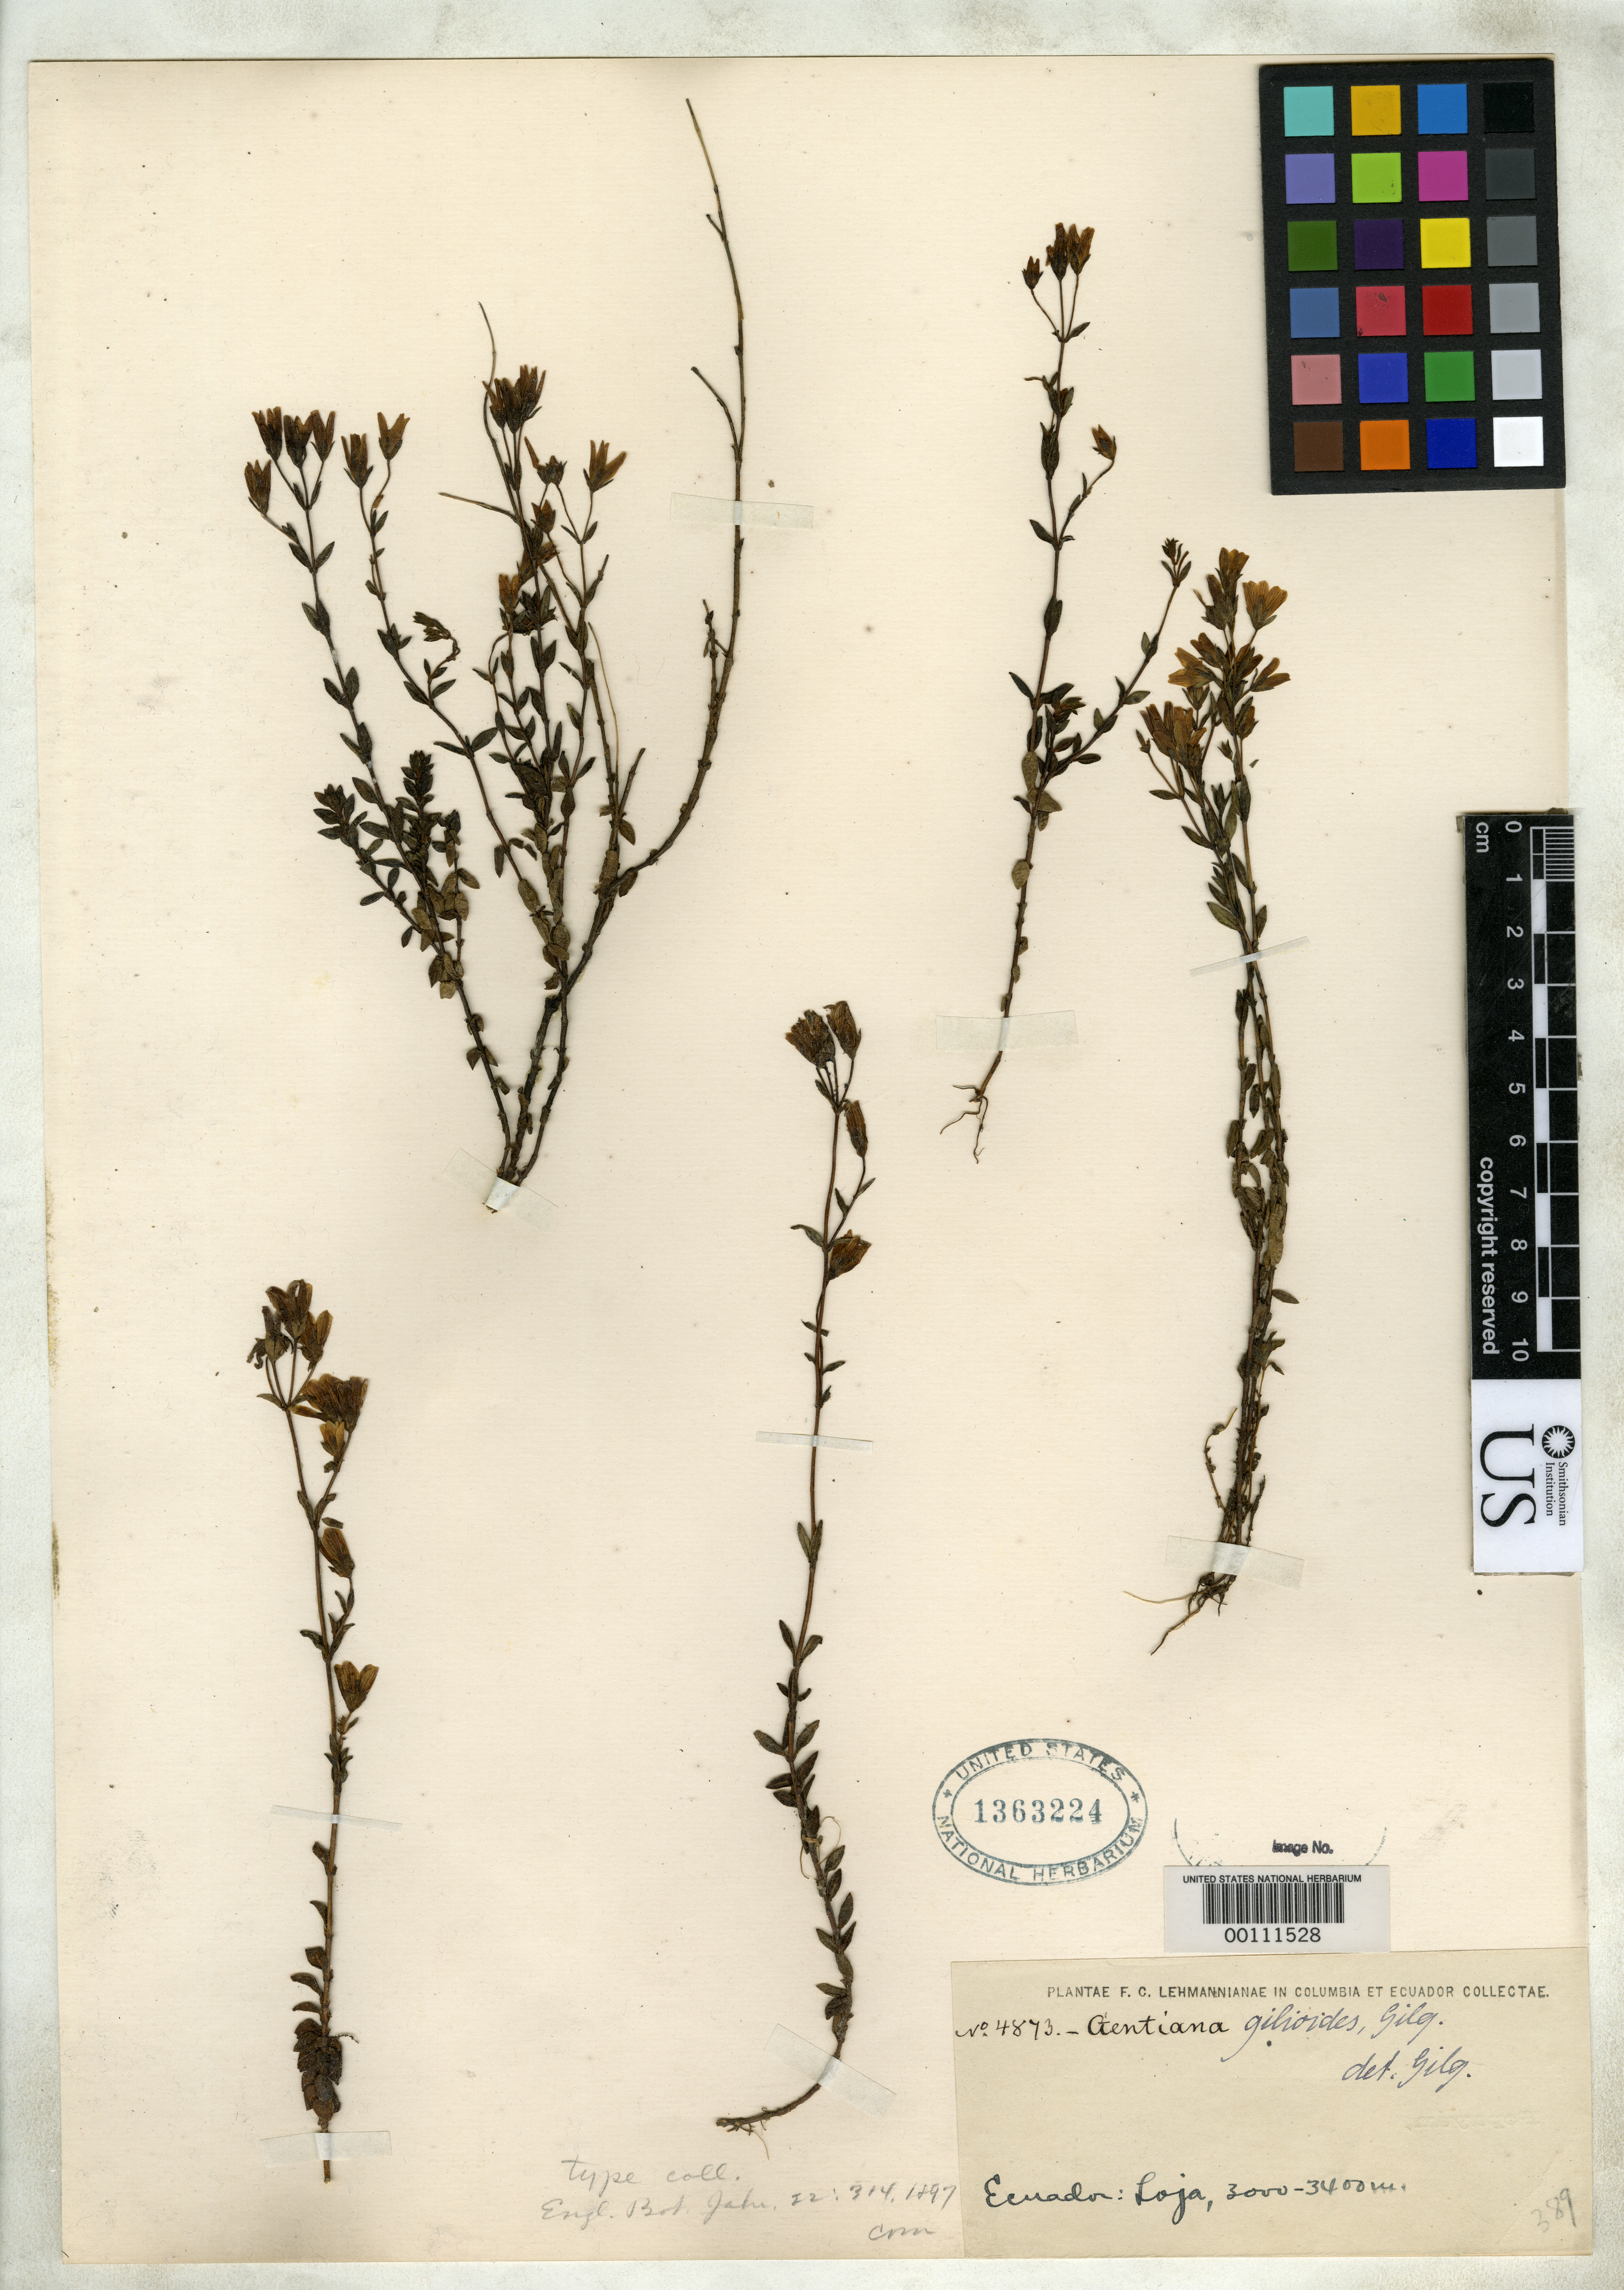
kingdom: Plantae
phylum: Tracheophyta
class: Magnoliopsida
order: Gentianales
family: Gentianaceae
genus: Gentiana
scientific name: Gentiana gilioides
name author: Gilg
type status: Type Fragment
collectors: F. C. Lehmann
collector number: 4873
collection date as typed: Oct ---- to -- Nov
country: Ecuador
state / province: Loja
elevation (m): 3000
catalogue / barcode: US 1363224